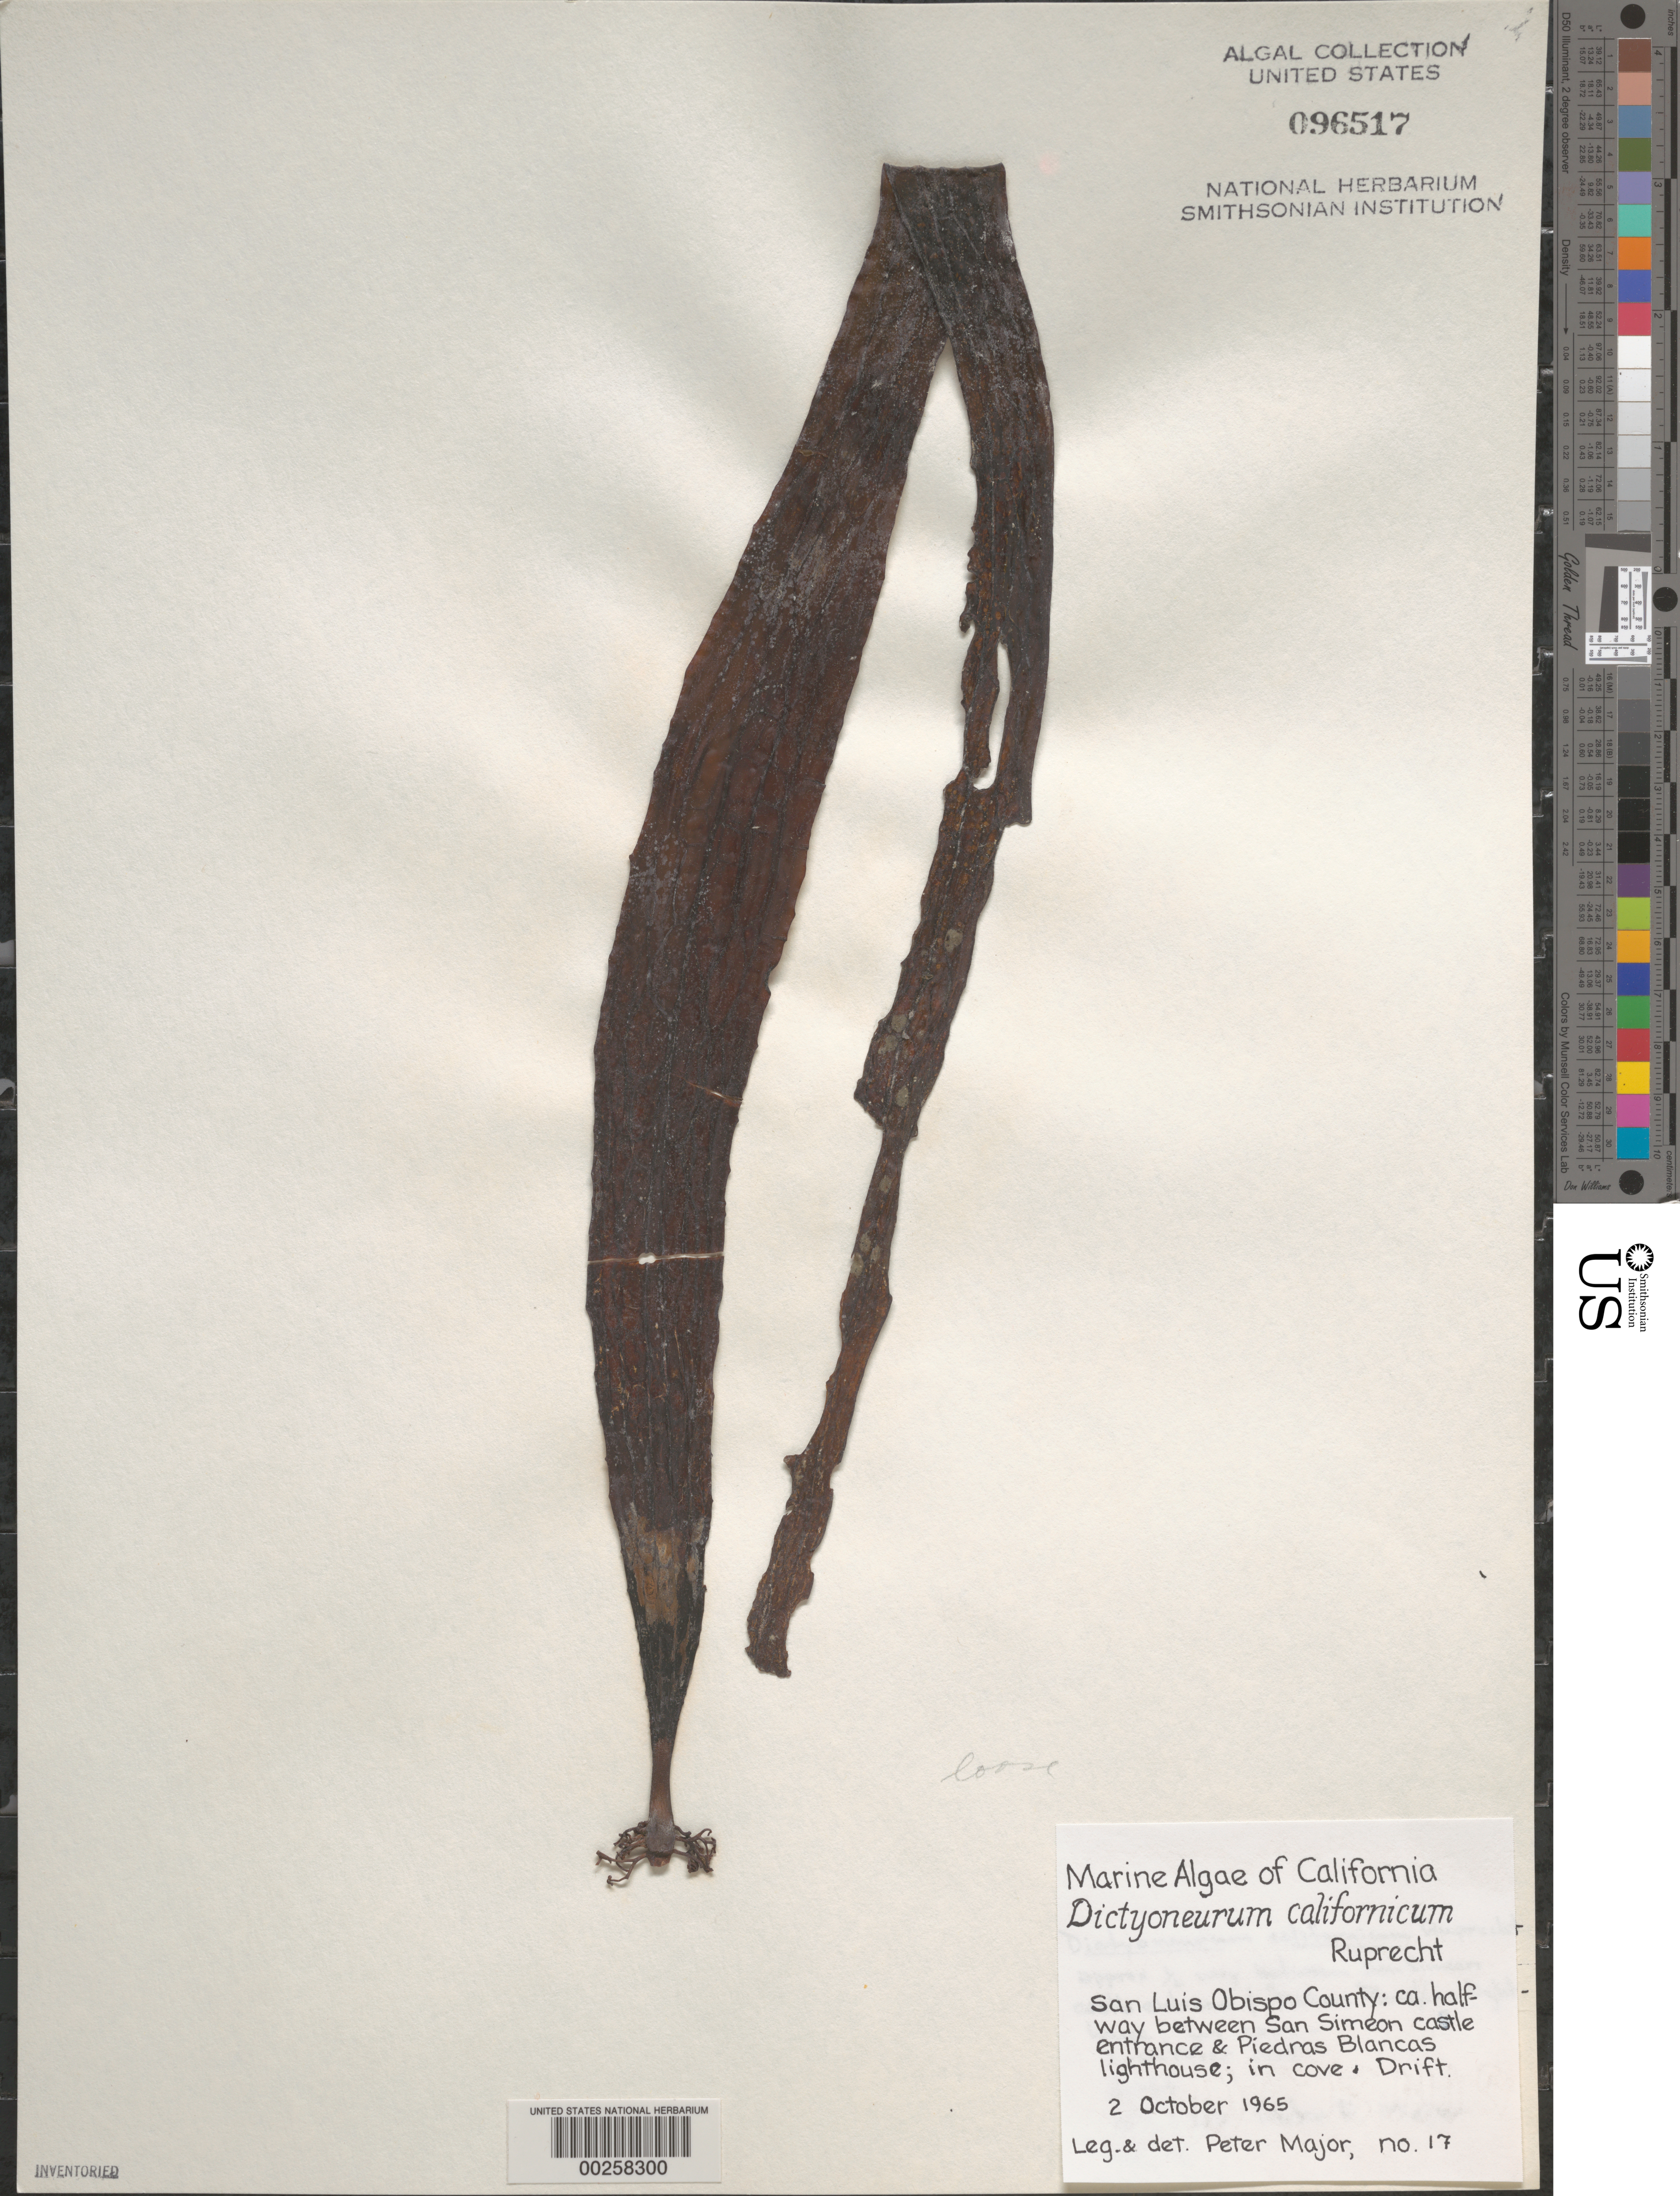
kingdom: Chromista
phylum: Ochrophyta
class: Phaeophyceae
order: Laminariales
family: Costariaceae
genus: Dictyoneurum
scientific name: Dictyoneurum californicum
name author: Rupr.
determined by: Major, P. F.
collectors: P. Major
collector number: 17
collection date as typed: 02 Oct 1965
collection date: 1965-10-02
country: United States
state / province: California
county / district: San Luis Obispo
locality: Halfway between San Simeon Castle entrance and Piedras Blancas lighthouse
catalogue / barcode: US 96517